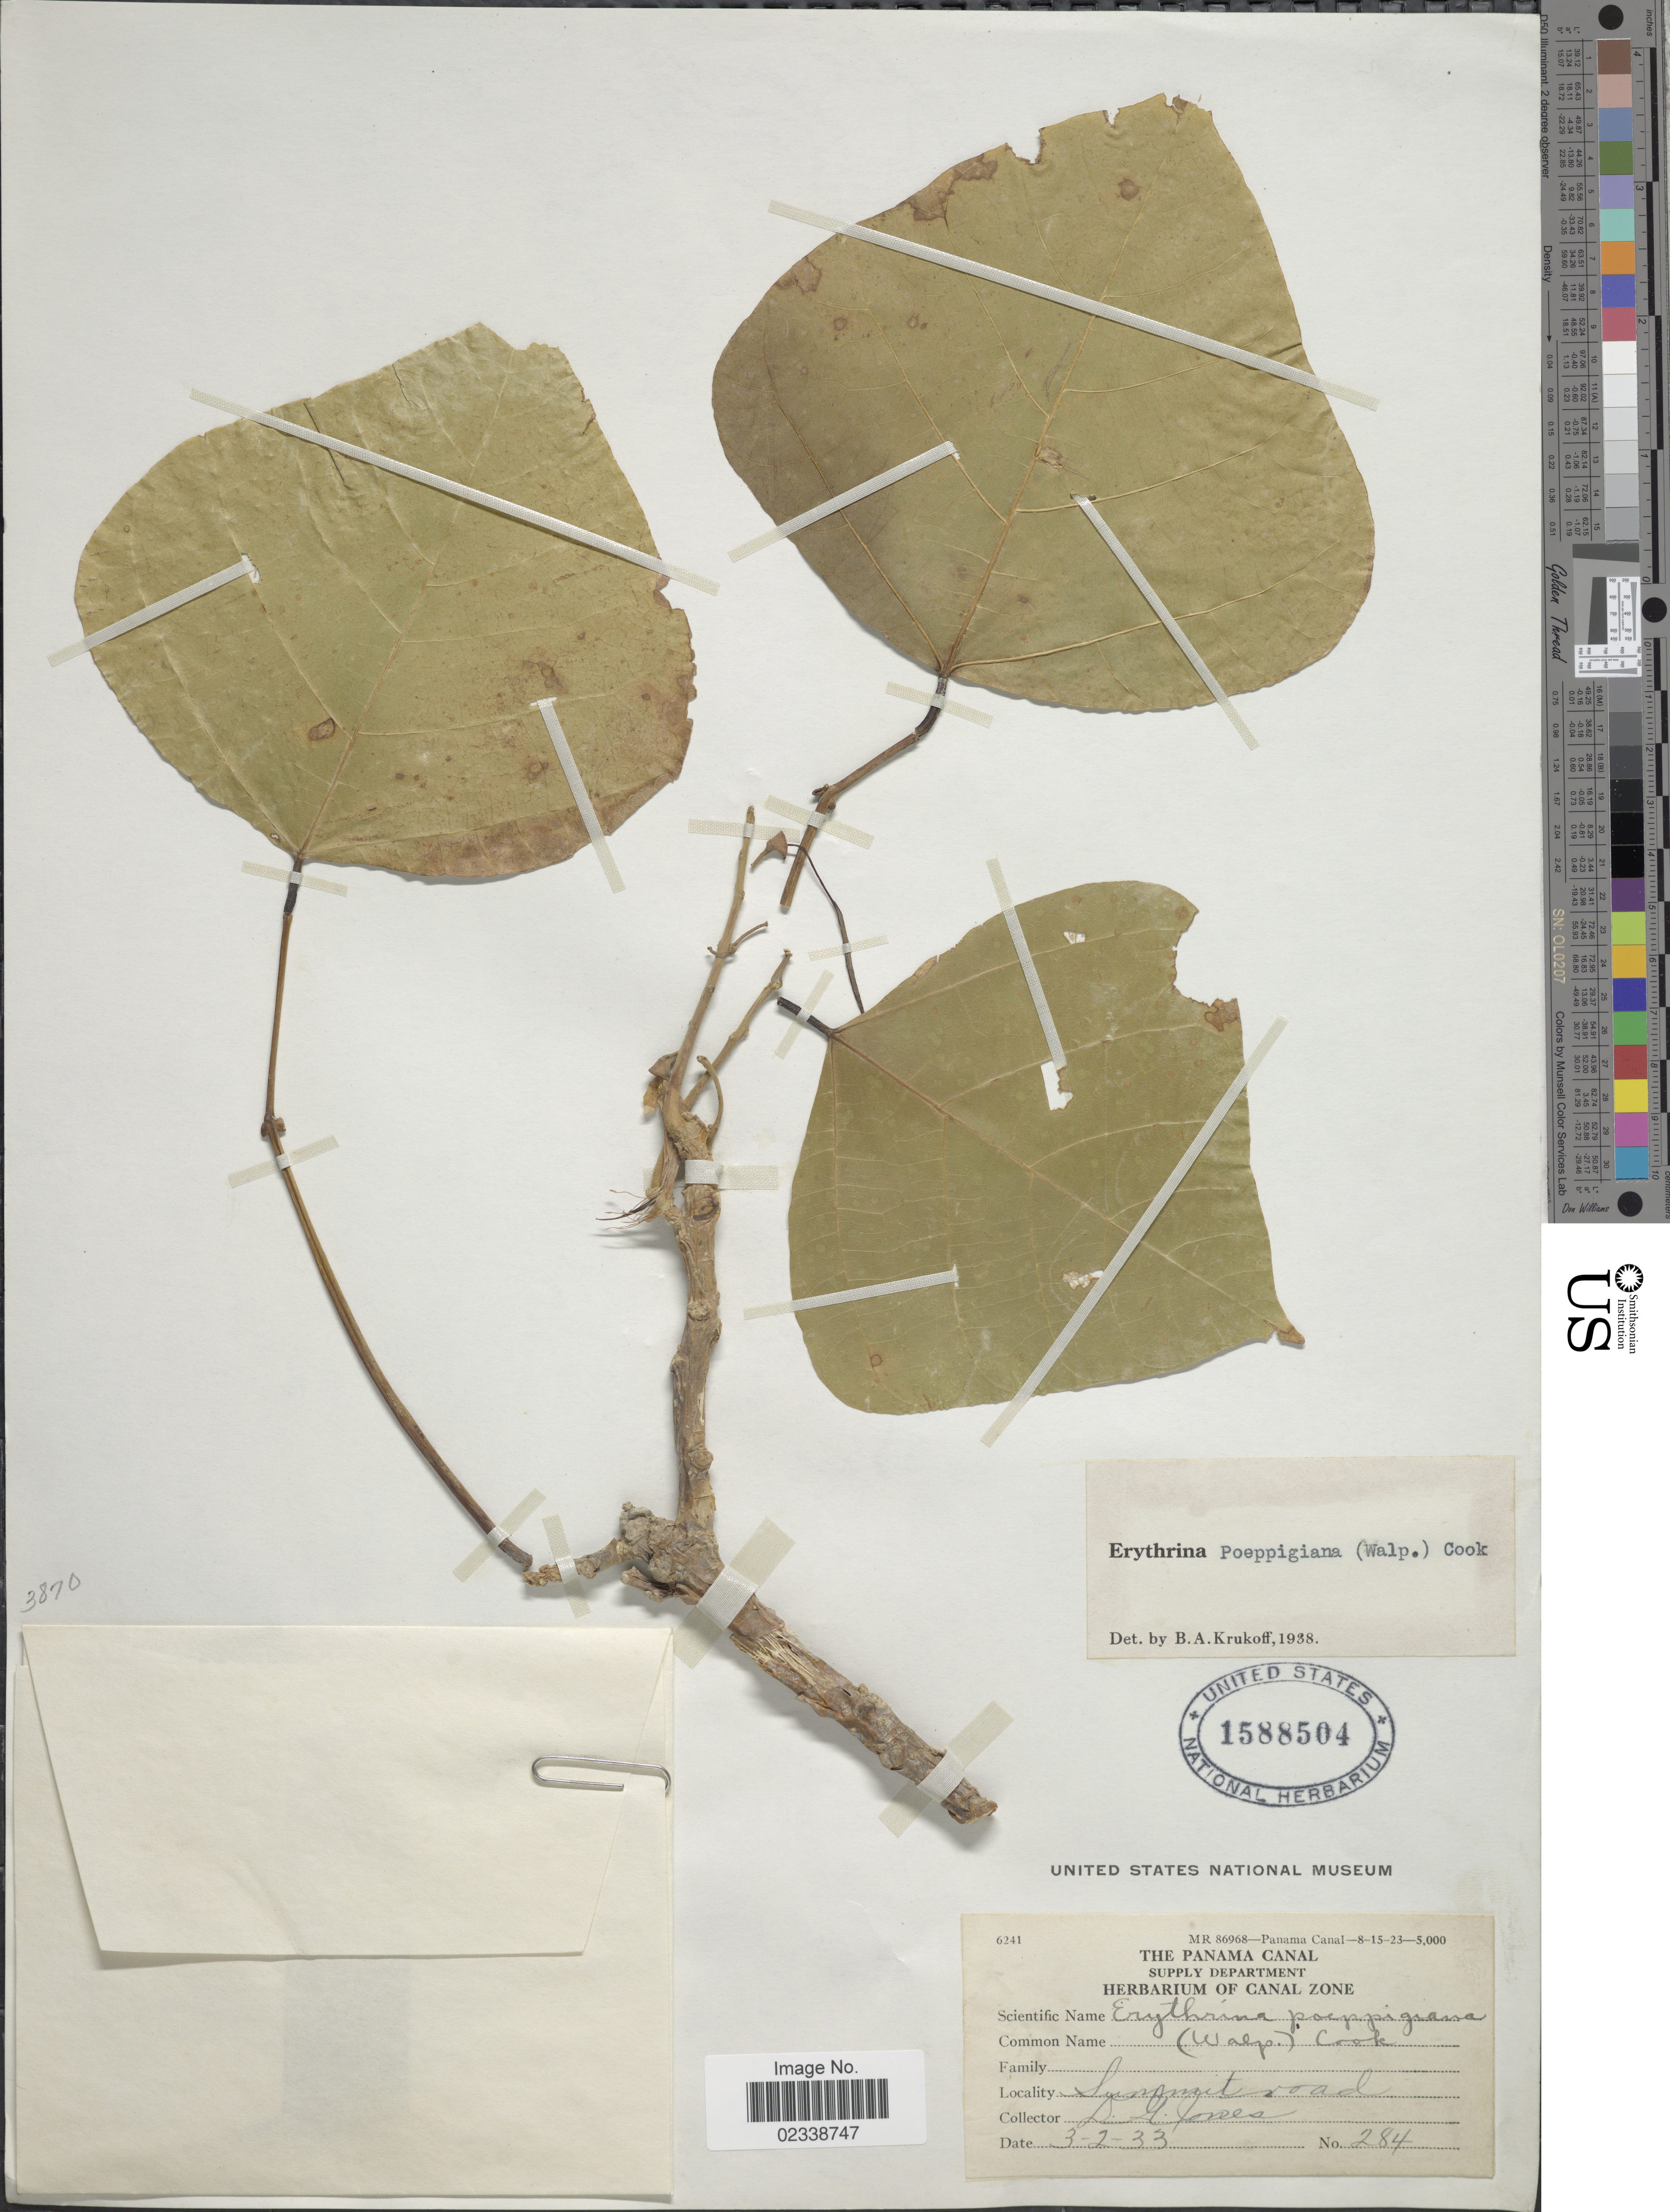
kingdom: Plantae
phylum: Tracheophyta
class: Magnoliopsida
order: Fabales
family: Fabaceae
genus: Erythrina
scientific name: Erythrina poeppigiana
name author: (Walp.) O.F. Cook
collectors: D. Jones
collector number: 284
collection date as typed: Transcribed d/m/y: 3/2/33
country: Panama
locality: The Panama Canal, Summit road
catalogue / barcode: US 1588504